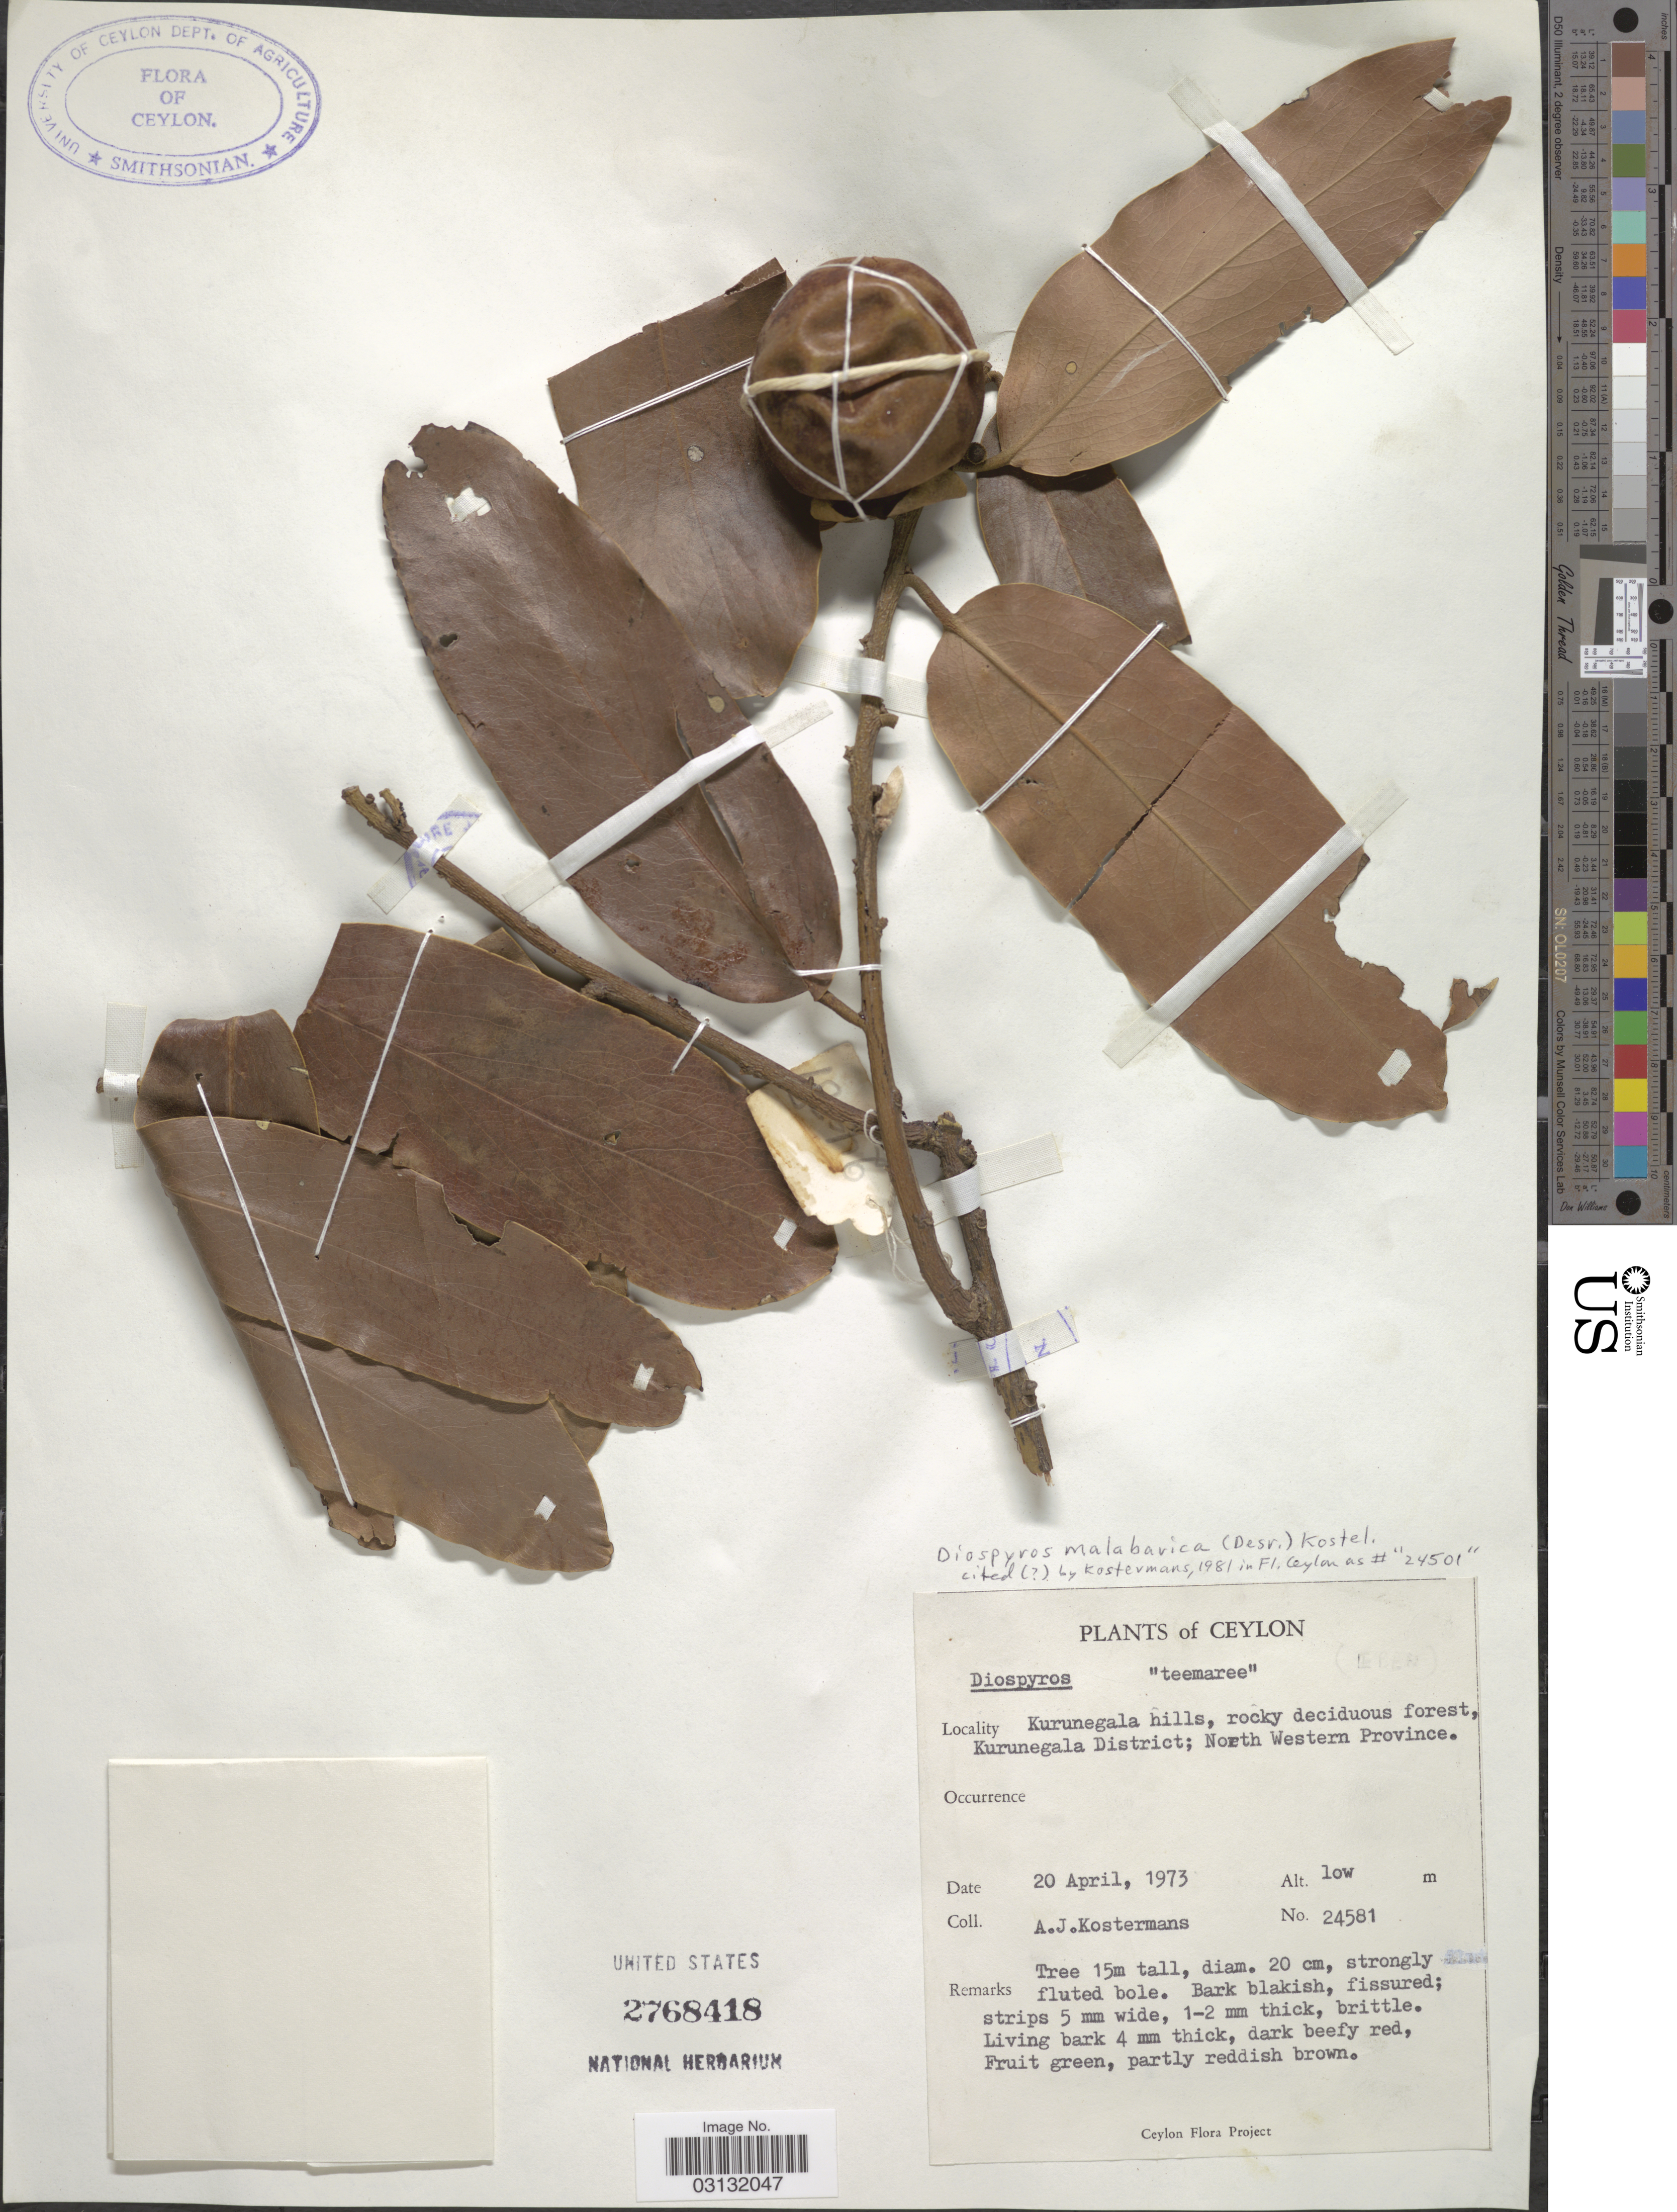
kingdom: Plantae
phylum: Tracheophyta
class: Magnoliopsida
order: Ericales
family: Ebenaceae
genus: Diospyros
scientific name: Diospyros malabarica var. malabarica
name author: (Desr.) Kostel.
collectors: A. J. G. Kostermans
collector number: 24581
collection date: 1973-04-20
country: Sri Lanka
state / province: North Western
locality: Ceylon, Kurunegala hills, rocky deciduous forest, Kurunegala District; North Western Province.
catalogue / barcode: US 2768418